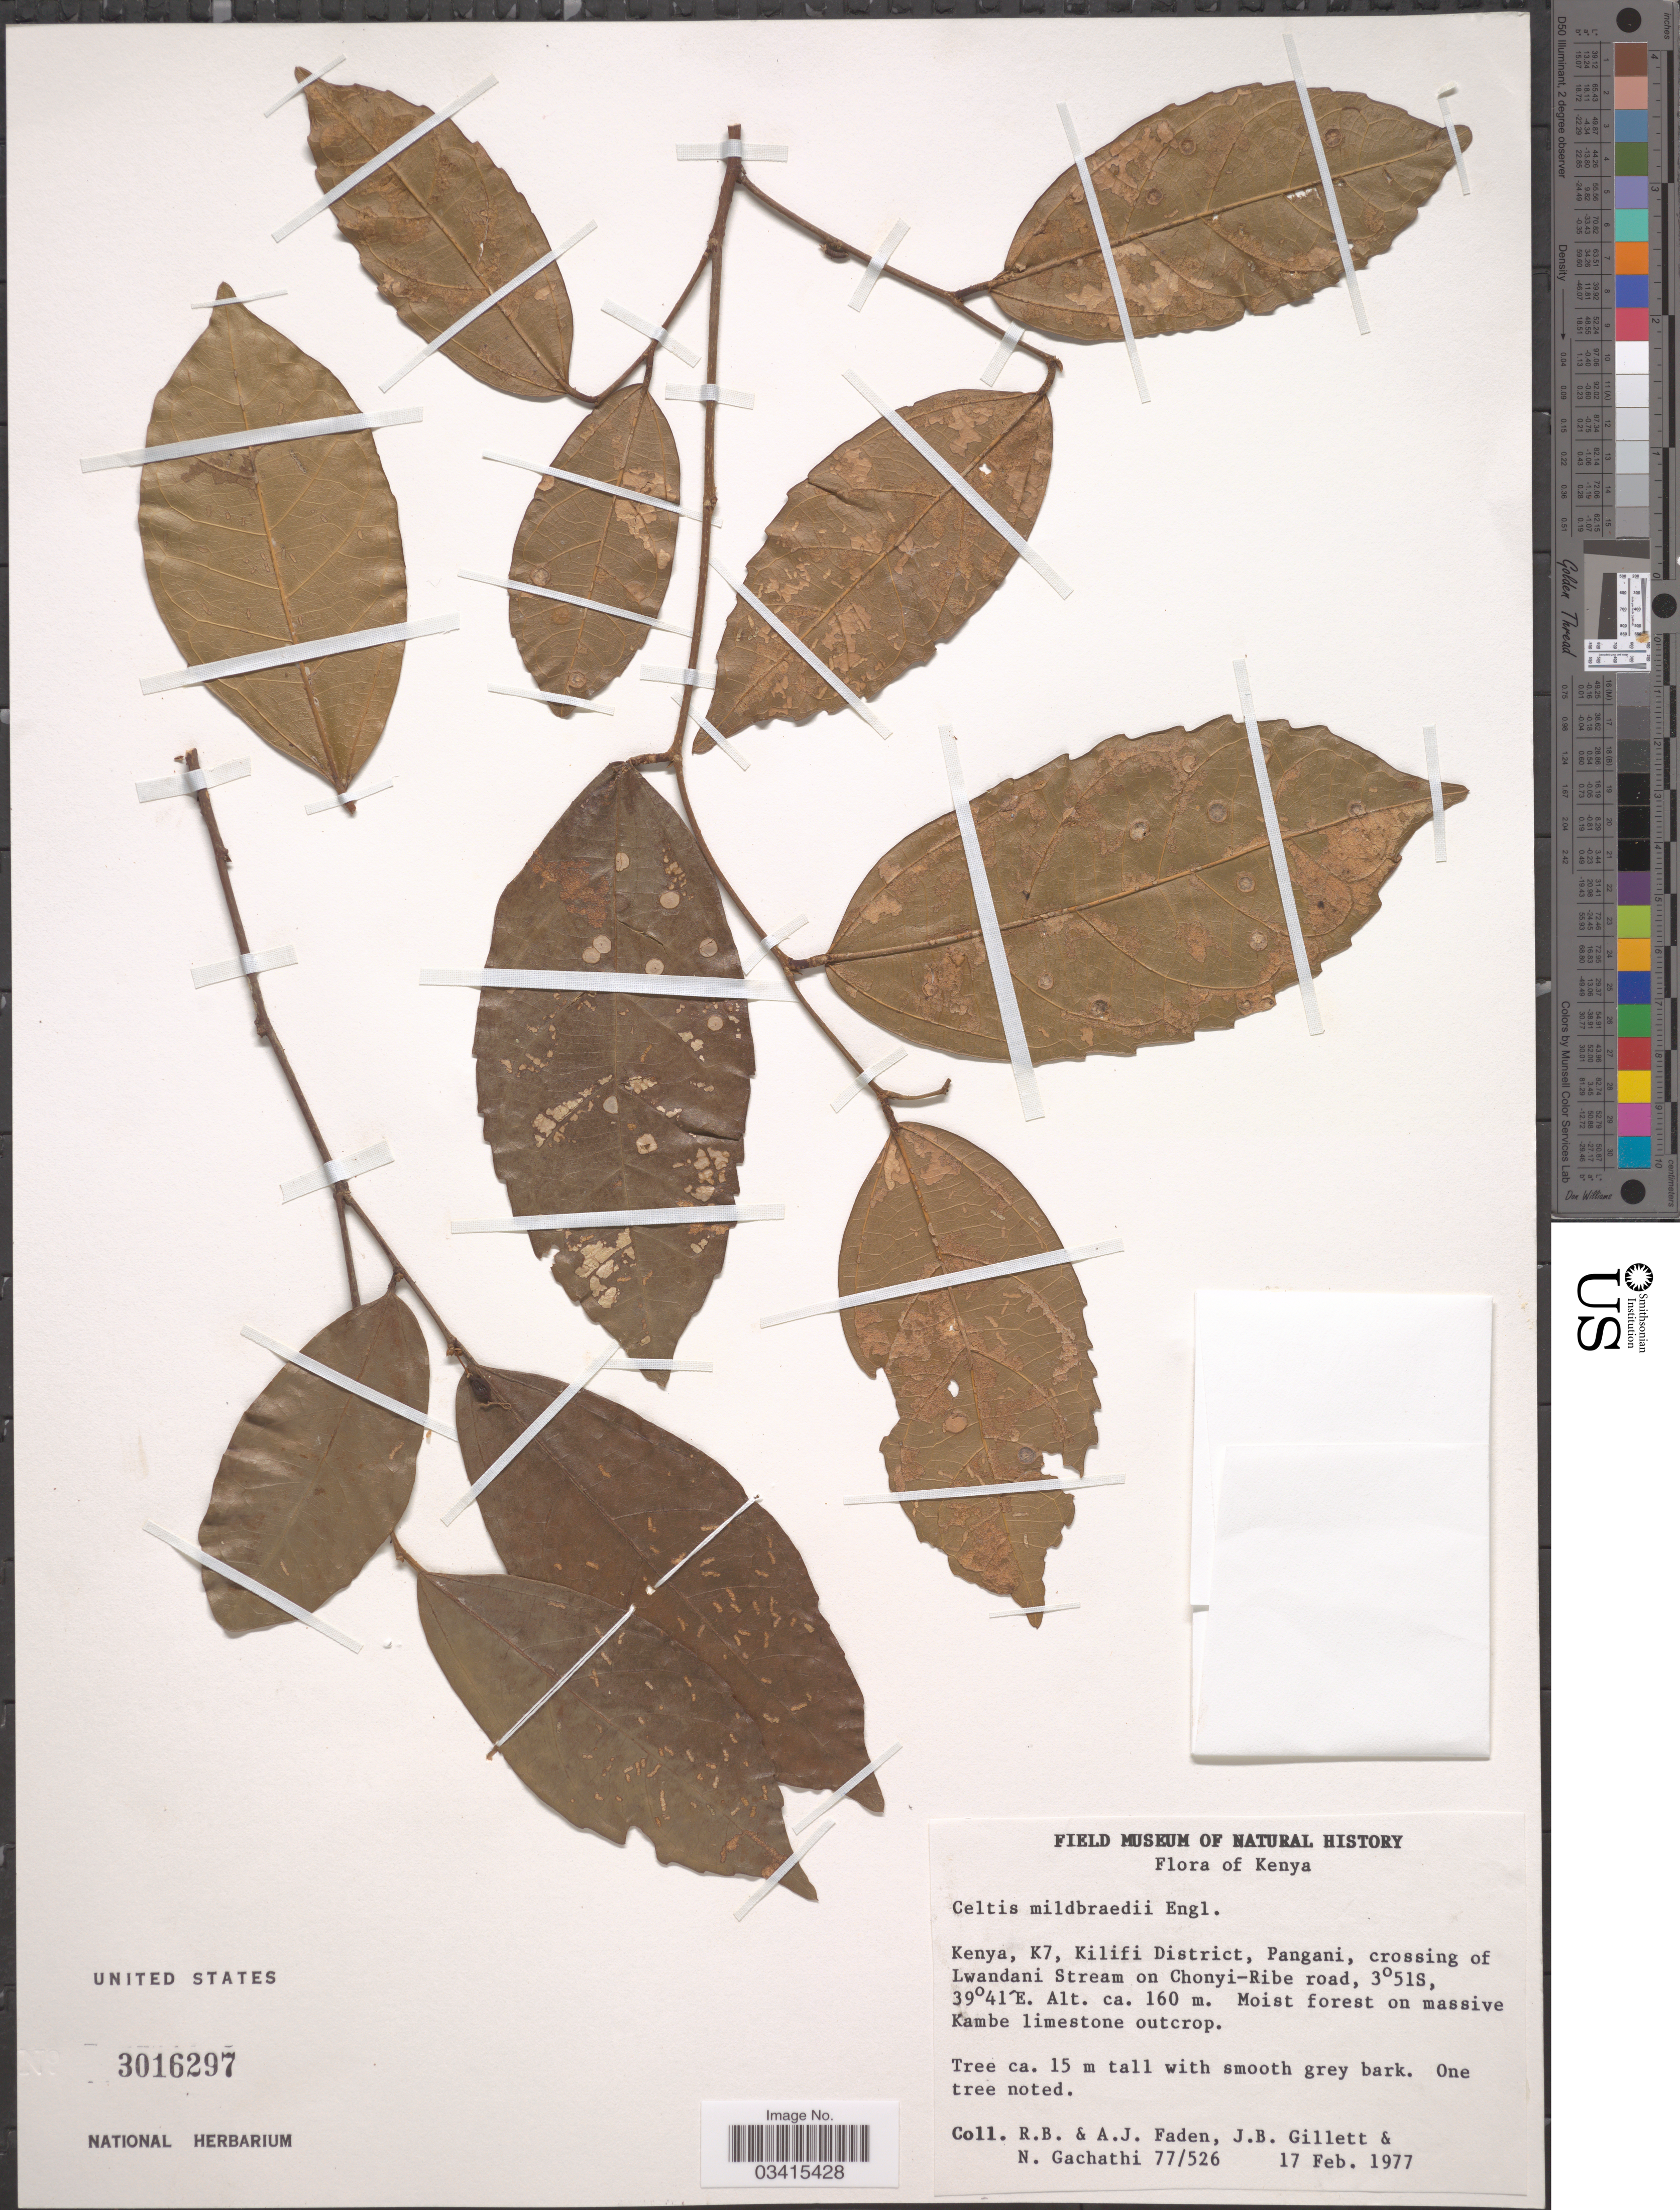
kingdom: Plantae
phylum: Tracheophyta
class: Magnoliopsida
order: Rosales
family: Cannabaceae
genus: Celtis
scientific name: Celtis mildbraedii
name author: Engl.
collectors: R. B. Faden, A. J. Faden & N. Gachathi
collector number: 77/526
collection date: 1977-02-17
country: Kenya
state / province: Kilifi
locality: K7, Kilifi District, Pangani, crossing of Lwandani Stream on Chonyi-Ribe road.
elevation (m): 160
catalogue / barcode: US 3016297